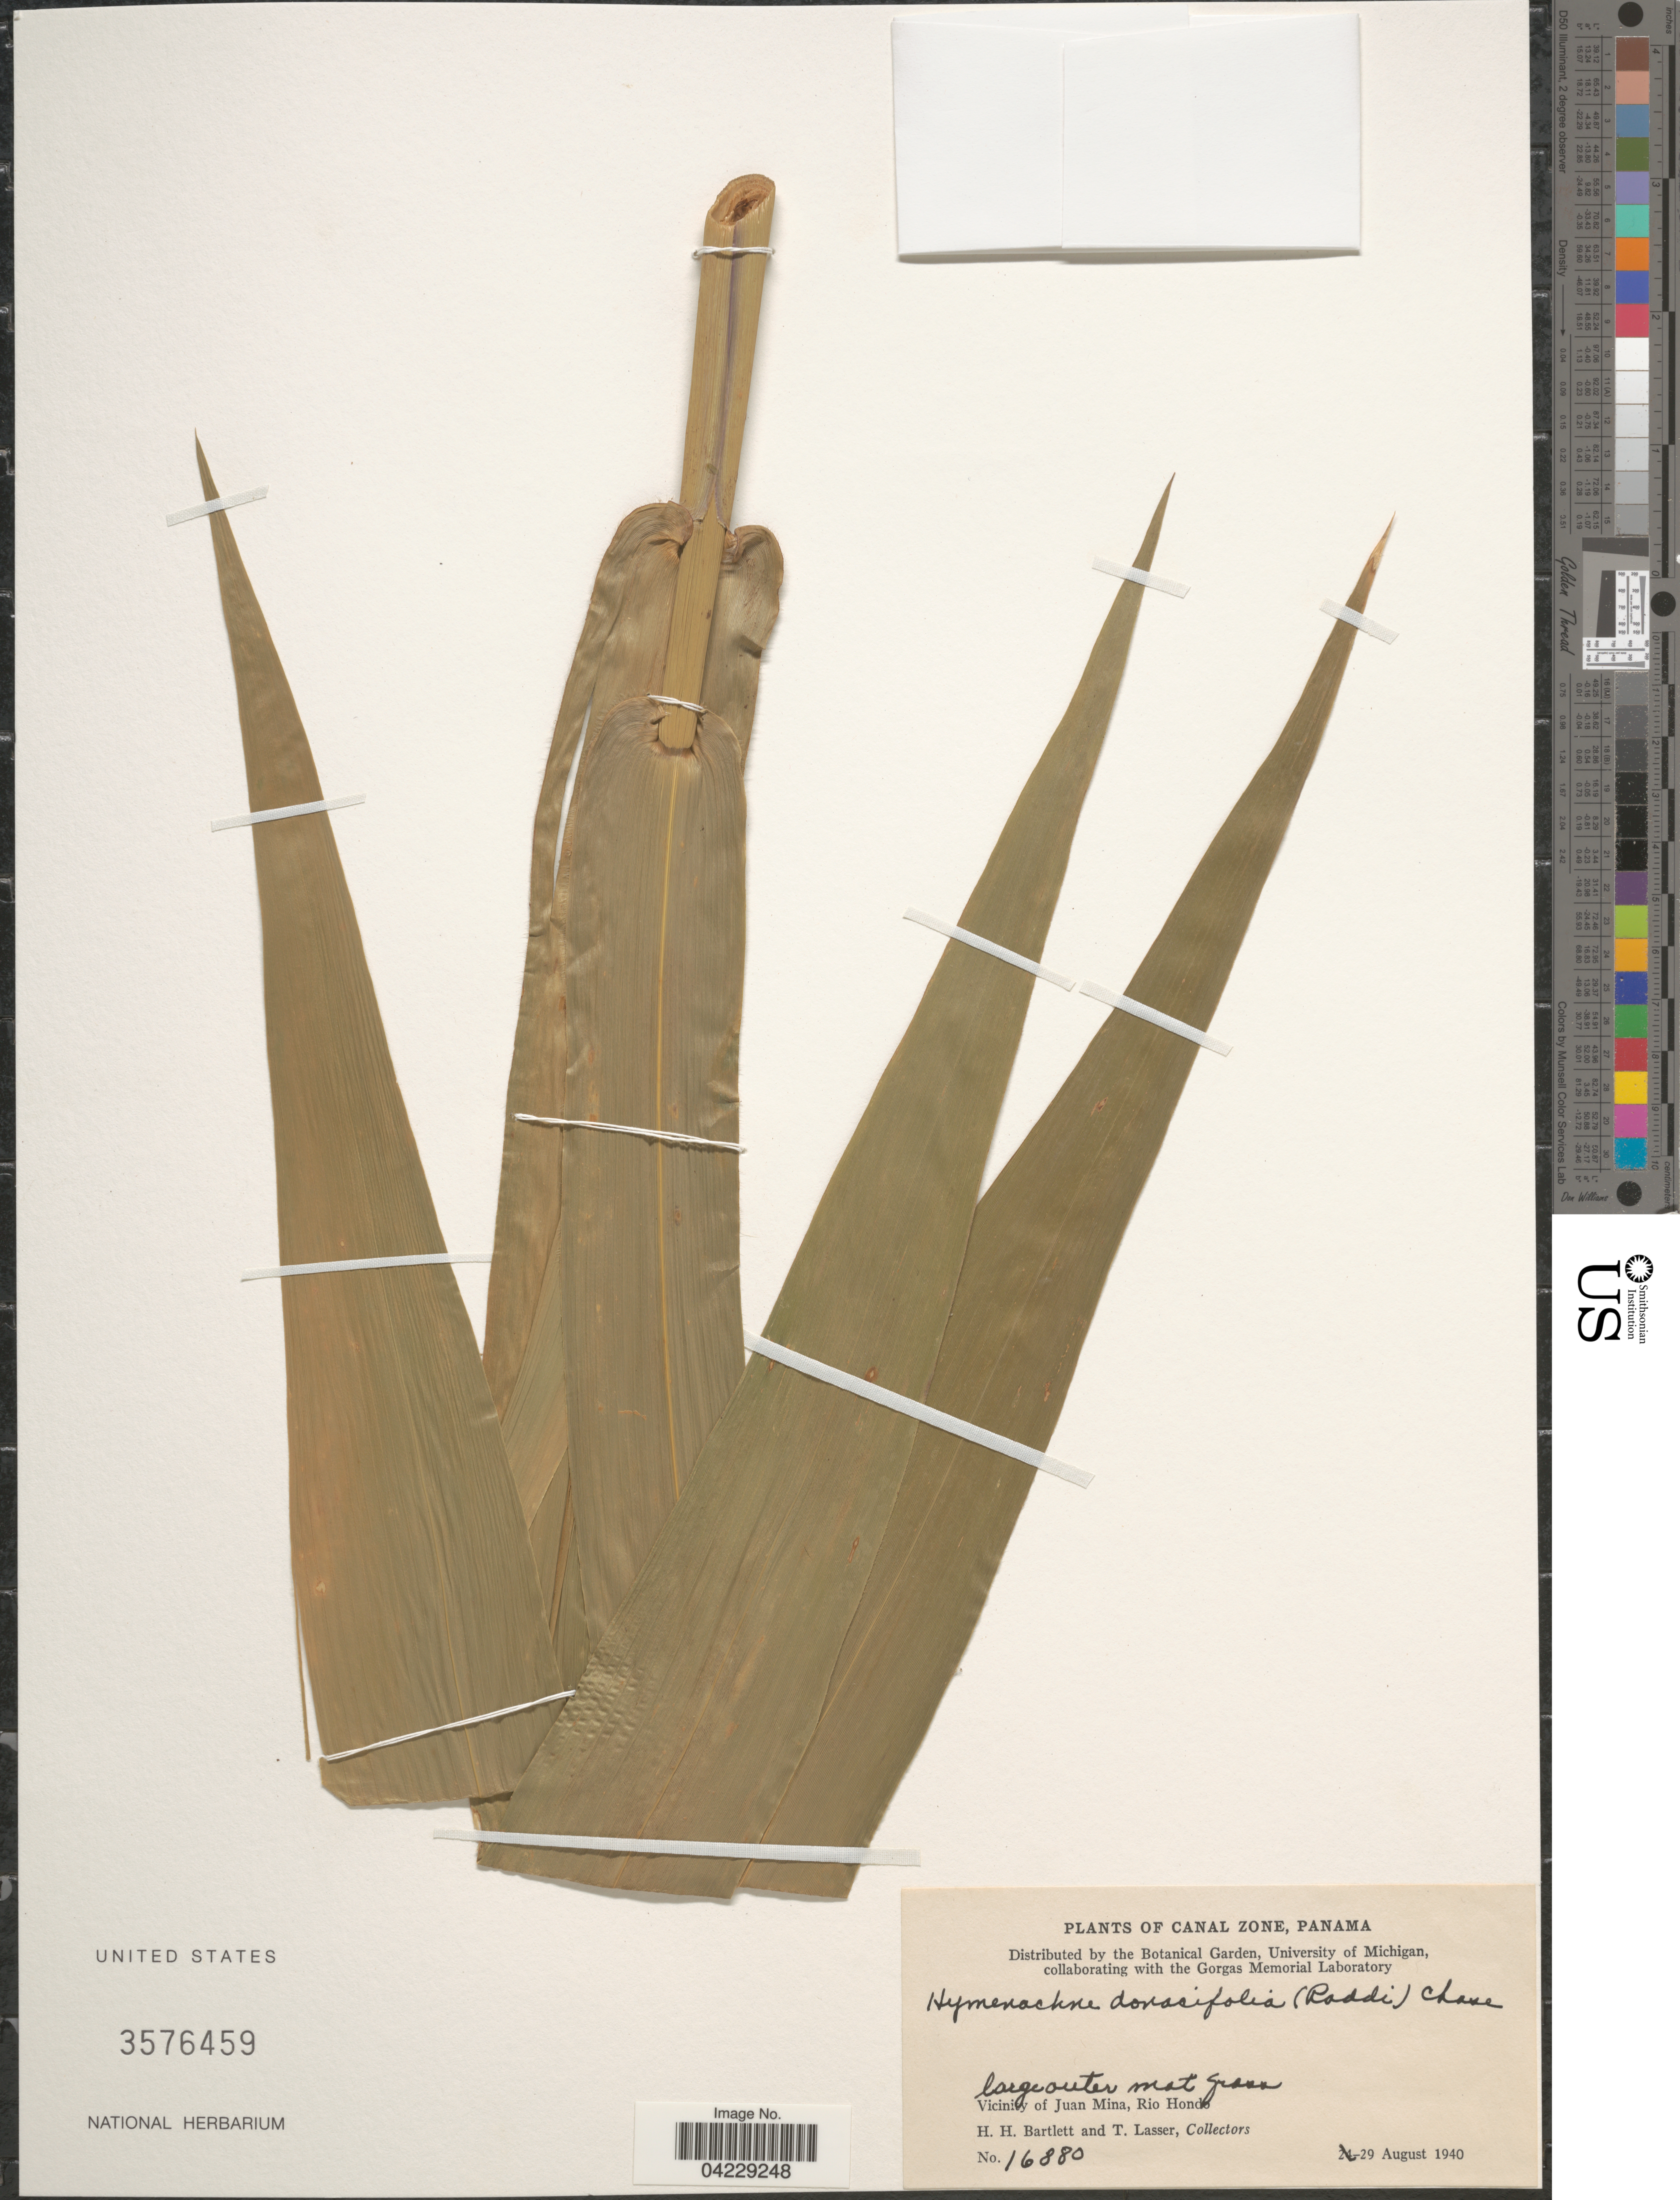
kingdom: Plantae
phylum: Tracheophyta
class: Liliopsida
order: Poales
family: Poaceae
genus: Hymenachne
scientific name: Hymenachne donacifolia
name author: (Raddi) Chase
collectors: H. H. Bartlett & T. Lasser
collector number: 16880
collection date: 1940-08-29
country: Panama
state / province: Colón / Panamá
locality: Canal Zone. Vicinity of Juan Mina, Rio Hondo.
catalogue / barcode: US 3576459